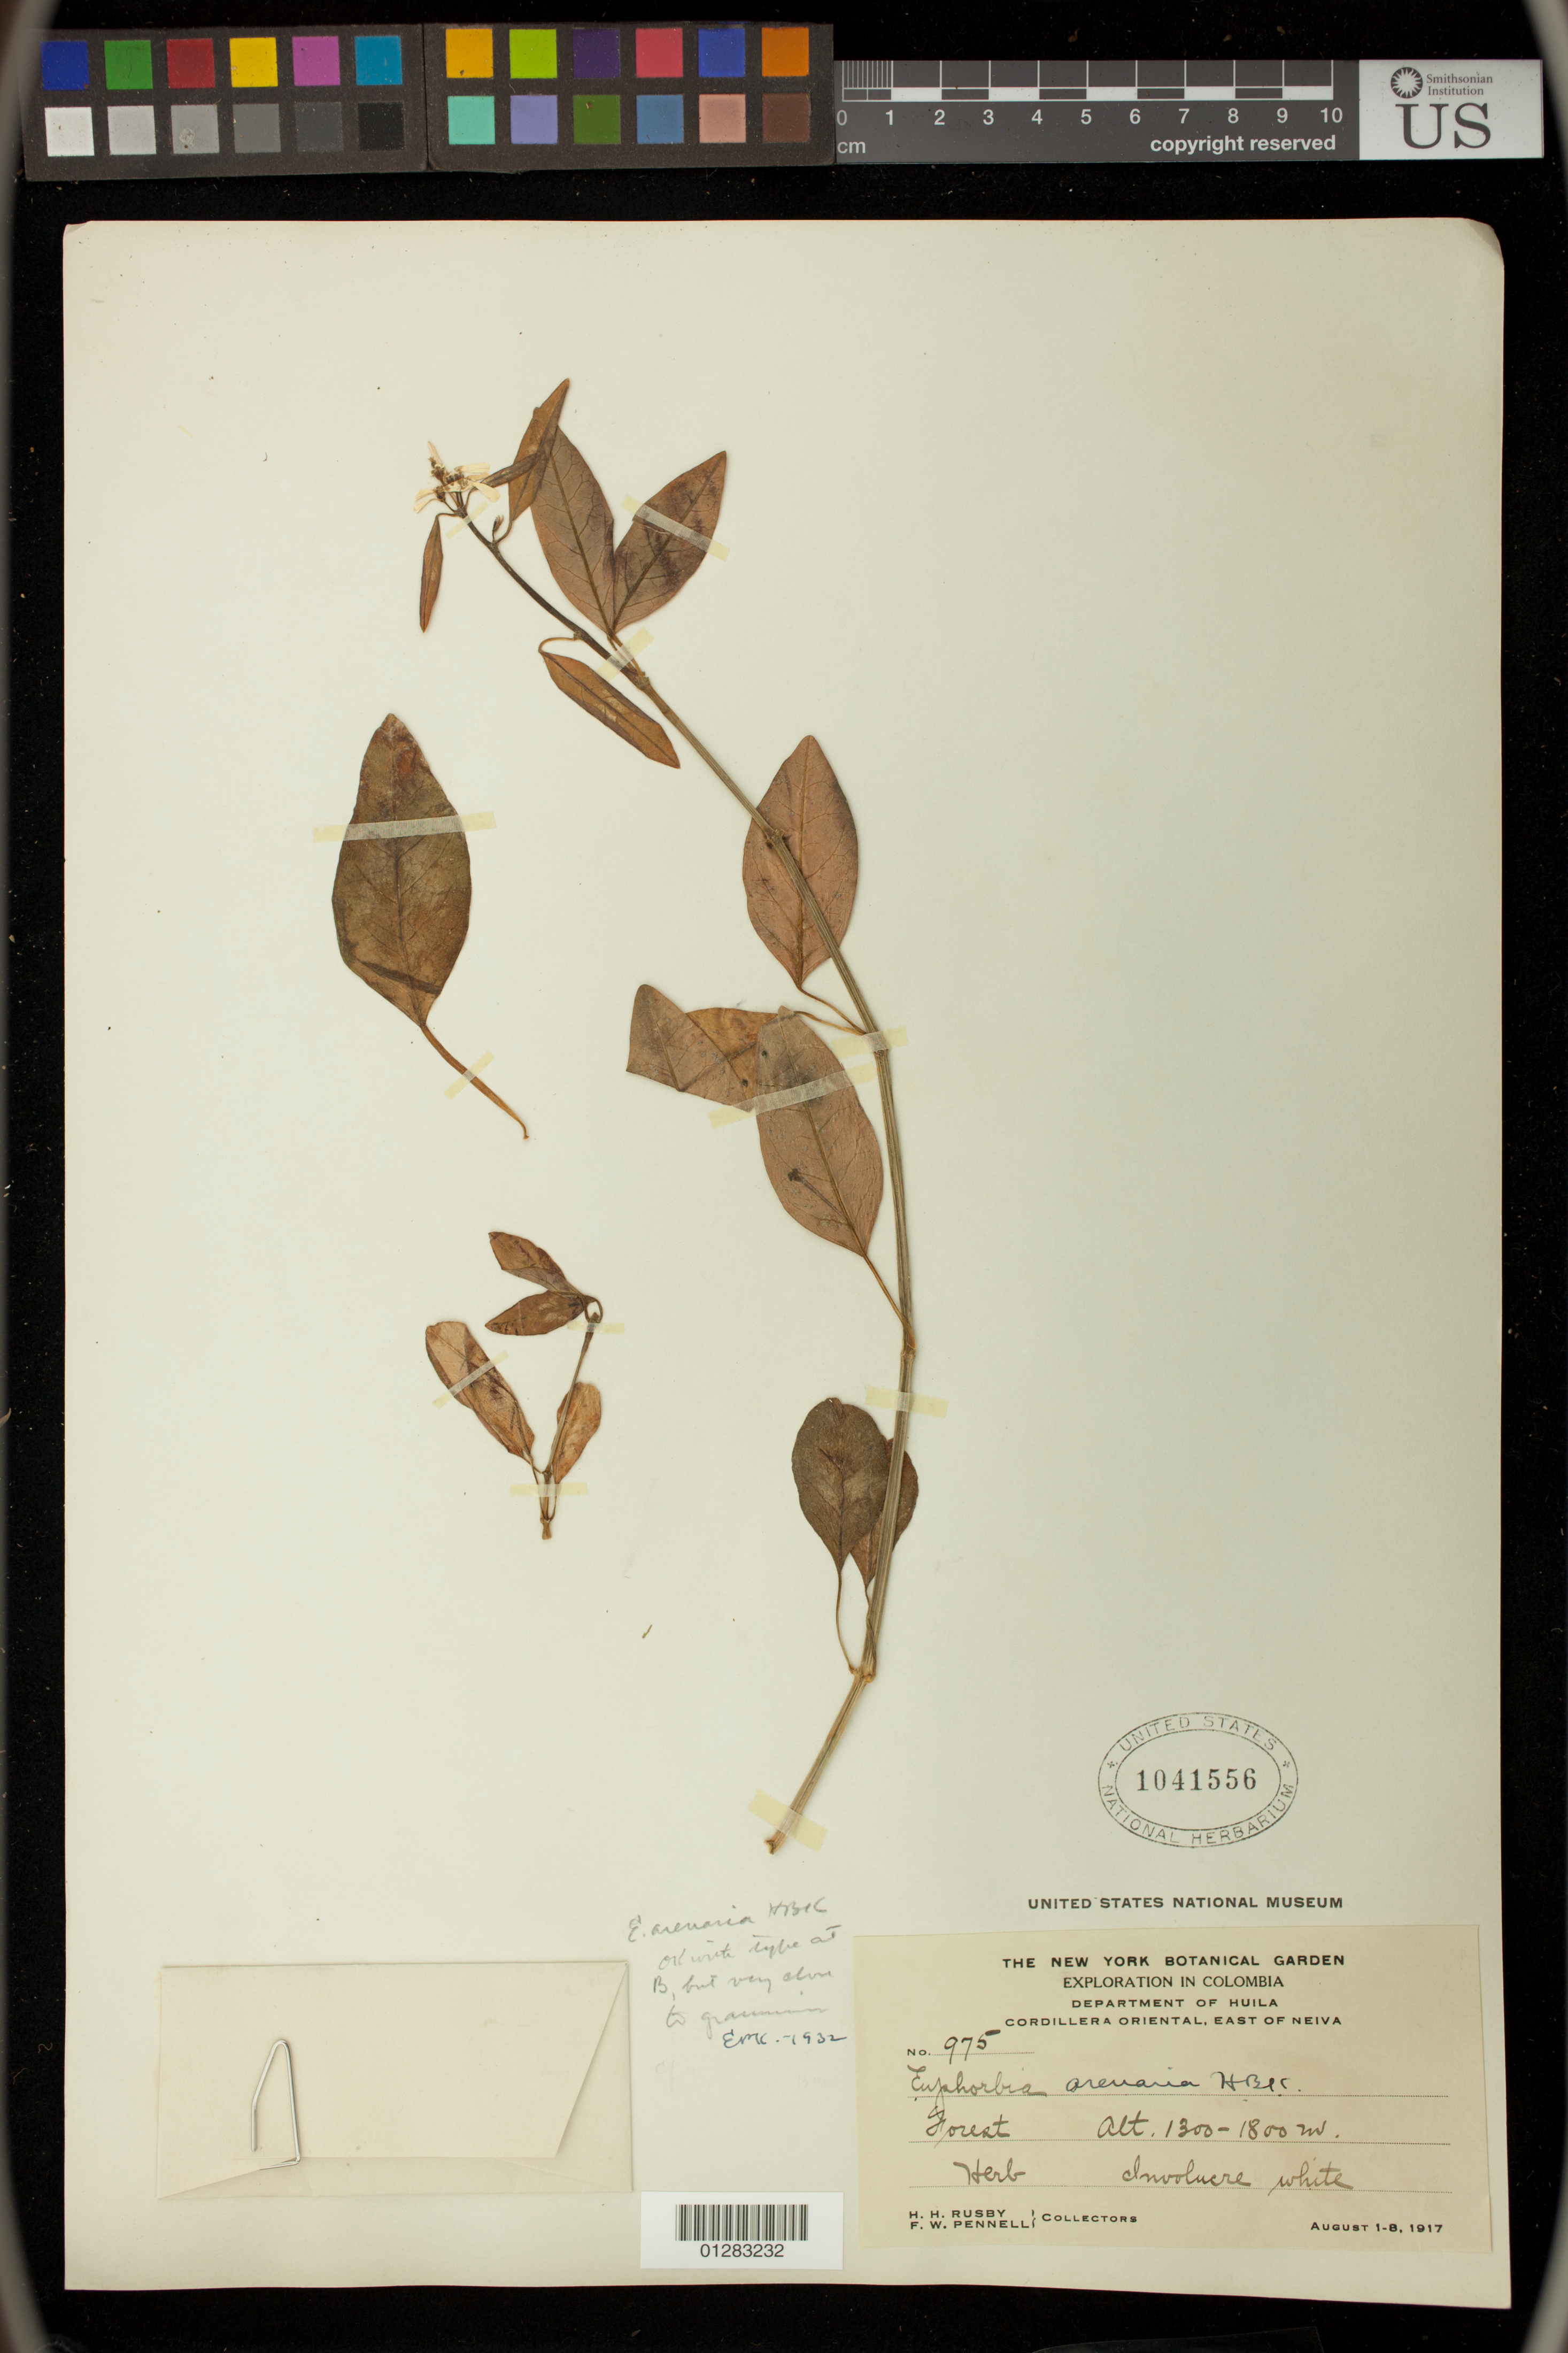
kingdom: Plantae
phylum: Tracheophyta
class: Magnoliopsida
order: Malpighiales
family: Euphorbiaceae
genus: Euphorbia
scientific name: Euphorbia arenaria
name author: Kunth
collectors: H. H. Rusby & F. W. Pennell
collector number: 975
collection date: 1917-08-01/1917-08-08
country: Colombia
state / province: Huila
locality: Cordillera Oriental, east of Neiva.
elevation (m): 1300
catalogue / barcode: US 1041556